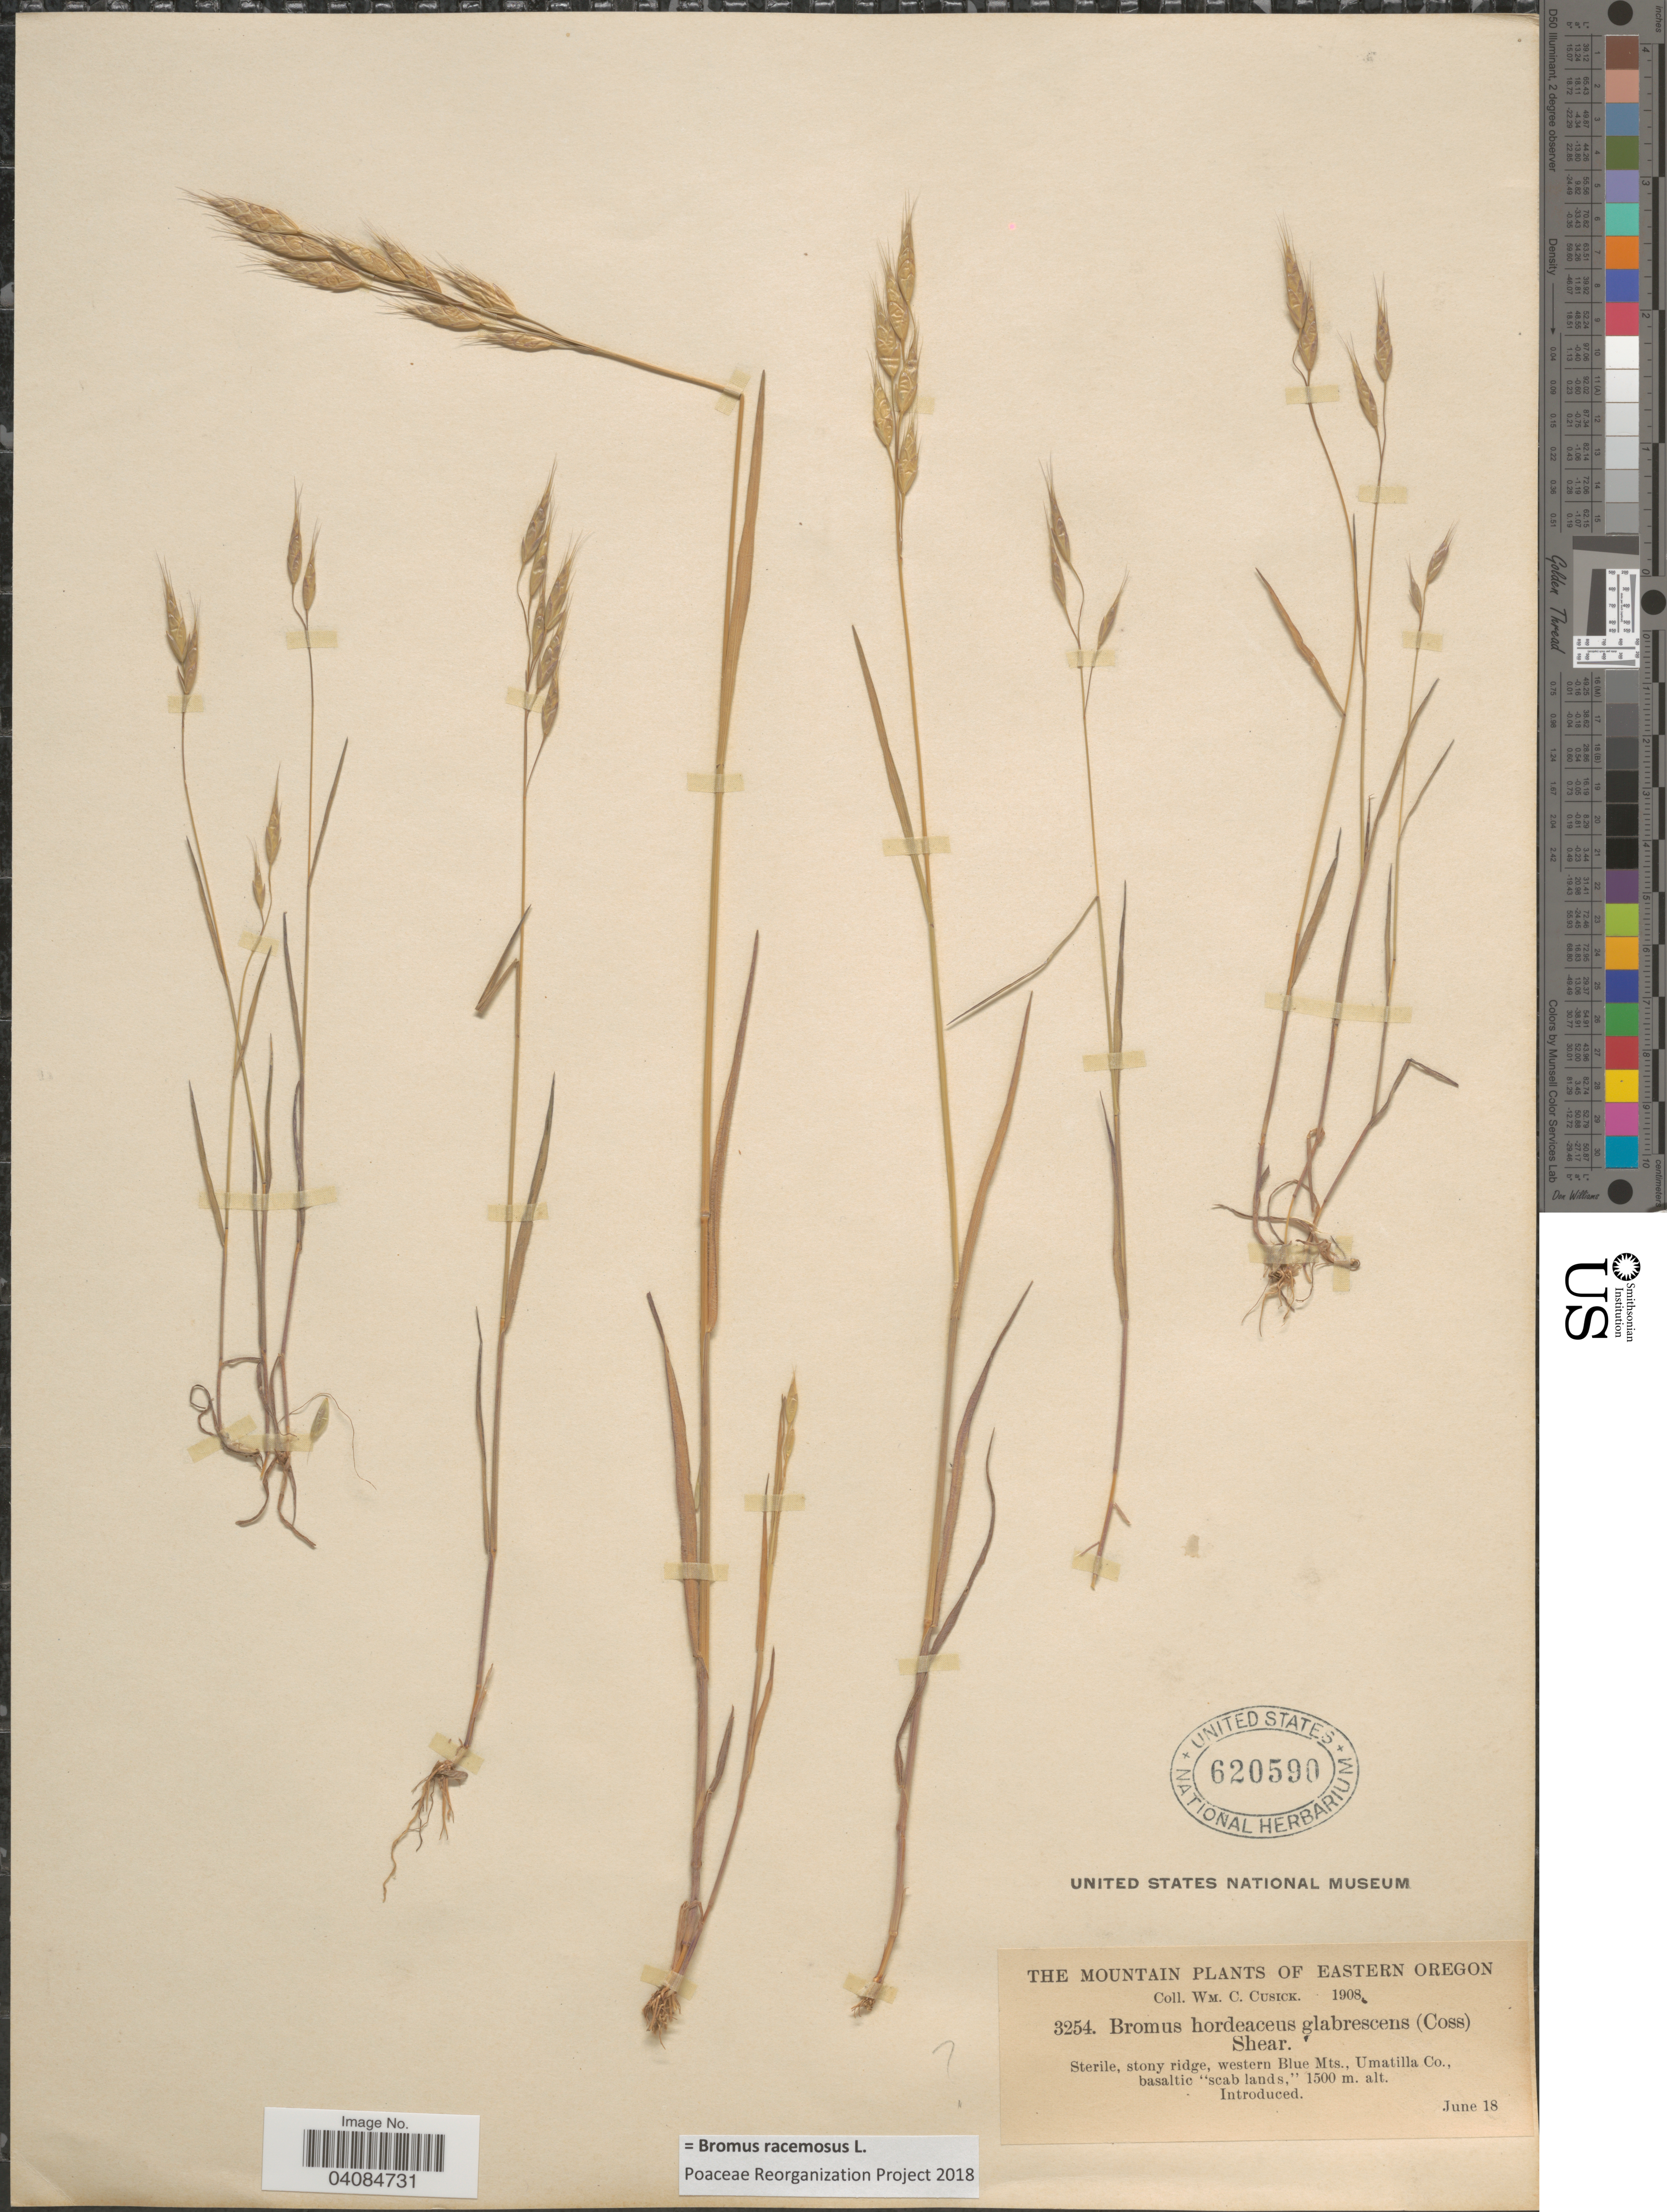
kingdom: Plantae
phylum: Tracheophyta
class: Liliopsida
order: Poales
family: Poaceae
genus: Bromus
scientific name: Bromus racemosus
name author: L.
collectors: W. C. Cusick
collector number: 3254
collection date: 1908-06-18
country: United States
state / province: Oregon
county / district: Umatilla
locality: Eastern Oregon. Sterile, stony ridge, western Blue Mts., Umatilla Co.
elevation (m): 1500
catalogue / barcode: US 620590